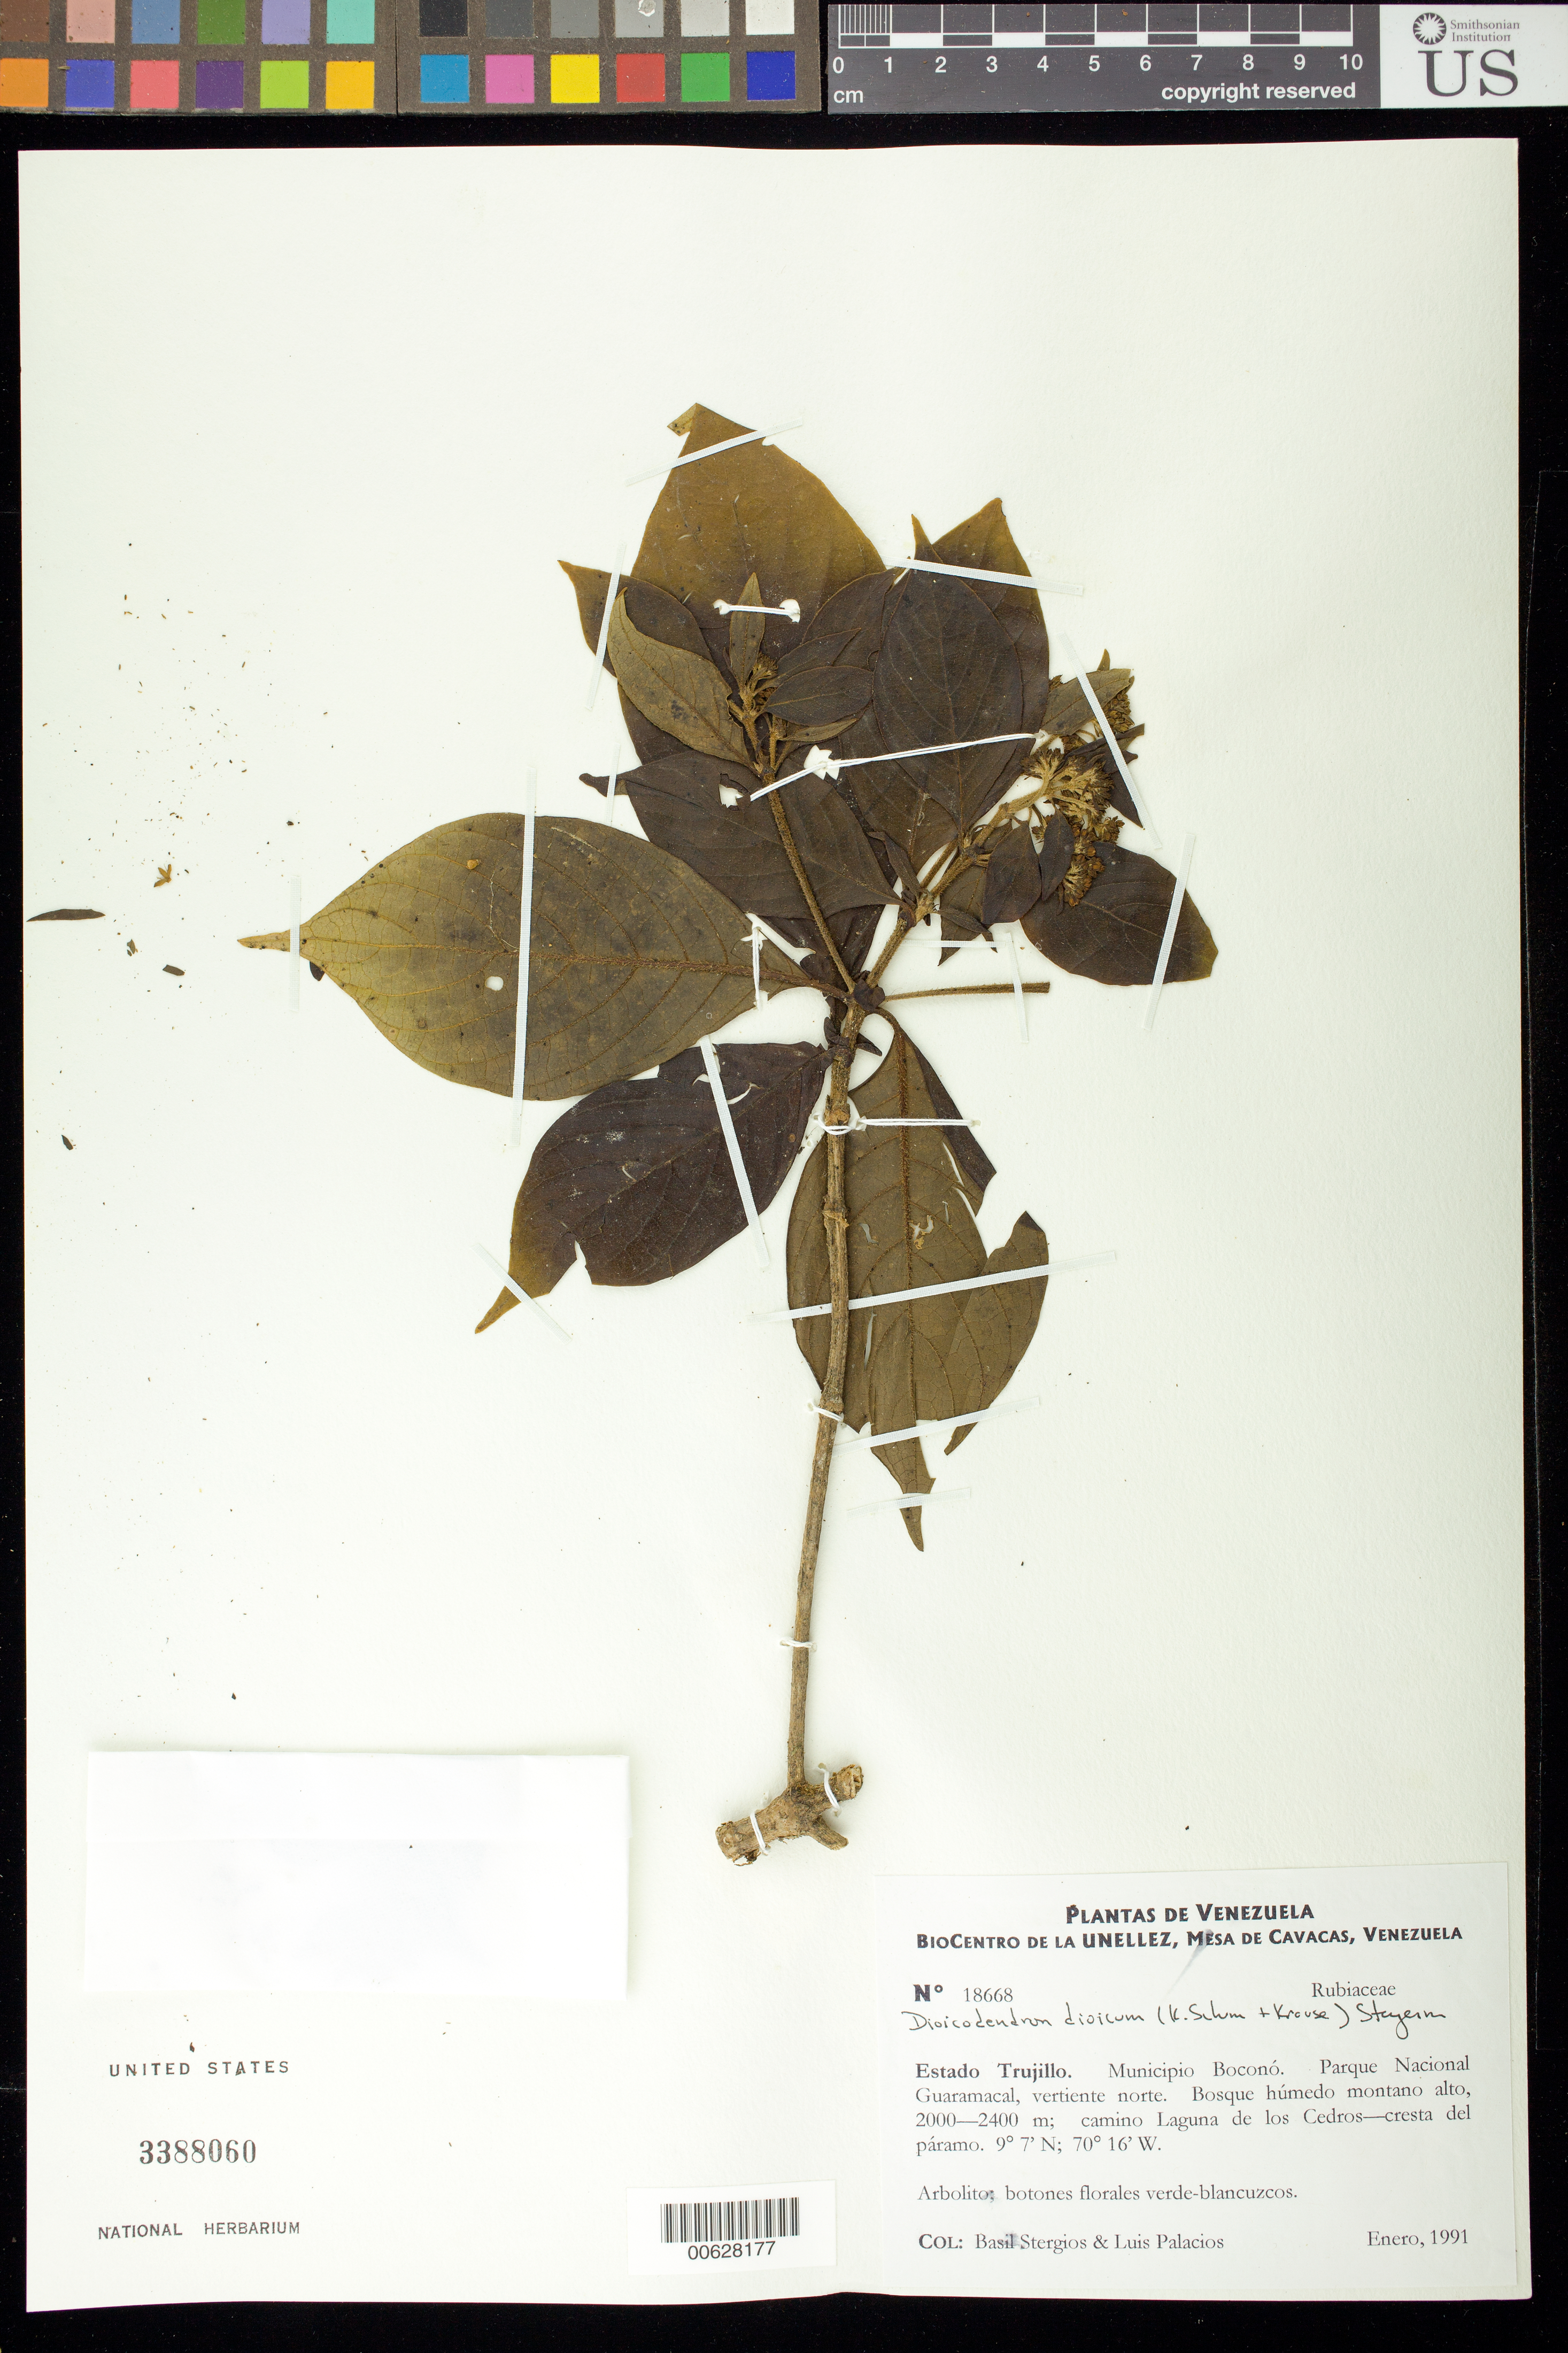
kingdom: Plantae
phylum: Tracheophyta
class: Magnoliopsida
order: Gentianales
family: Rubiaceae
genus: Dioicodendron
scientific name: Dioicodendron dioicum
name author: (K. Schum. & Krause) Steyerm.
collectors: B. G. Stergios & L. Palacios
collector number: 18668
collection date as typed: Jan 1991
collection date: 1991-01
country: Venezuela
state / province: Trujillo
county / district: Boconó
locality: Parque Nacional Guaramacal, vertiente N, camino laguna de los Cedros-cresta del páramo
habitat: Bosque húmedo montano alto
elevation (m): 2000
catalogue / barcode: US 3388060